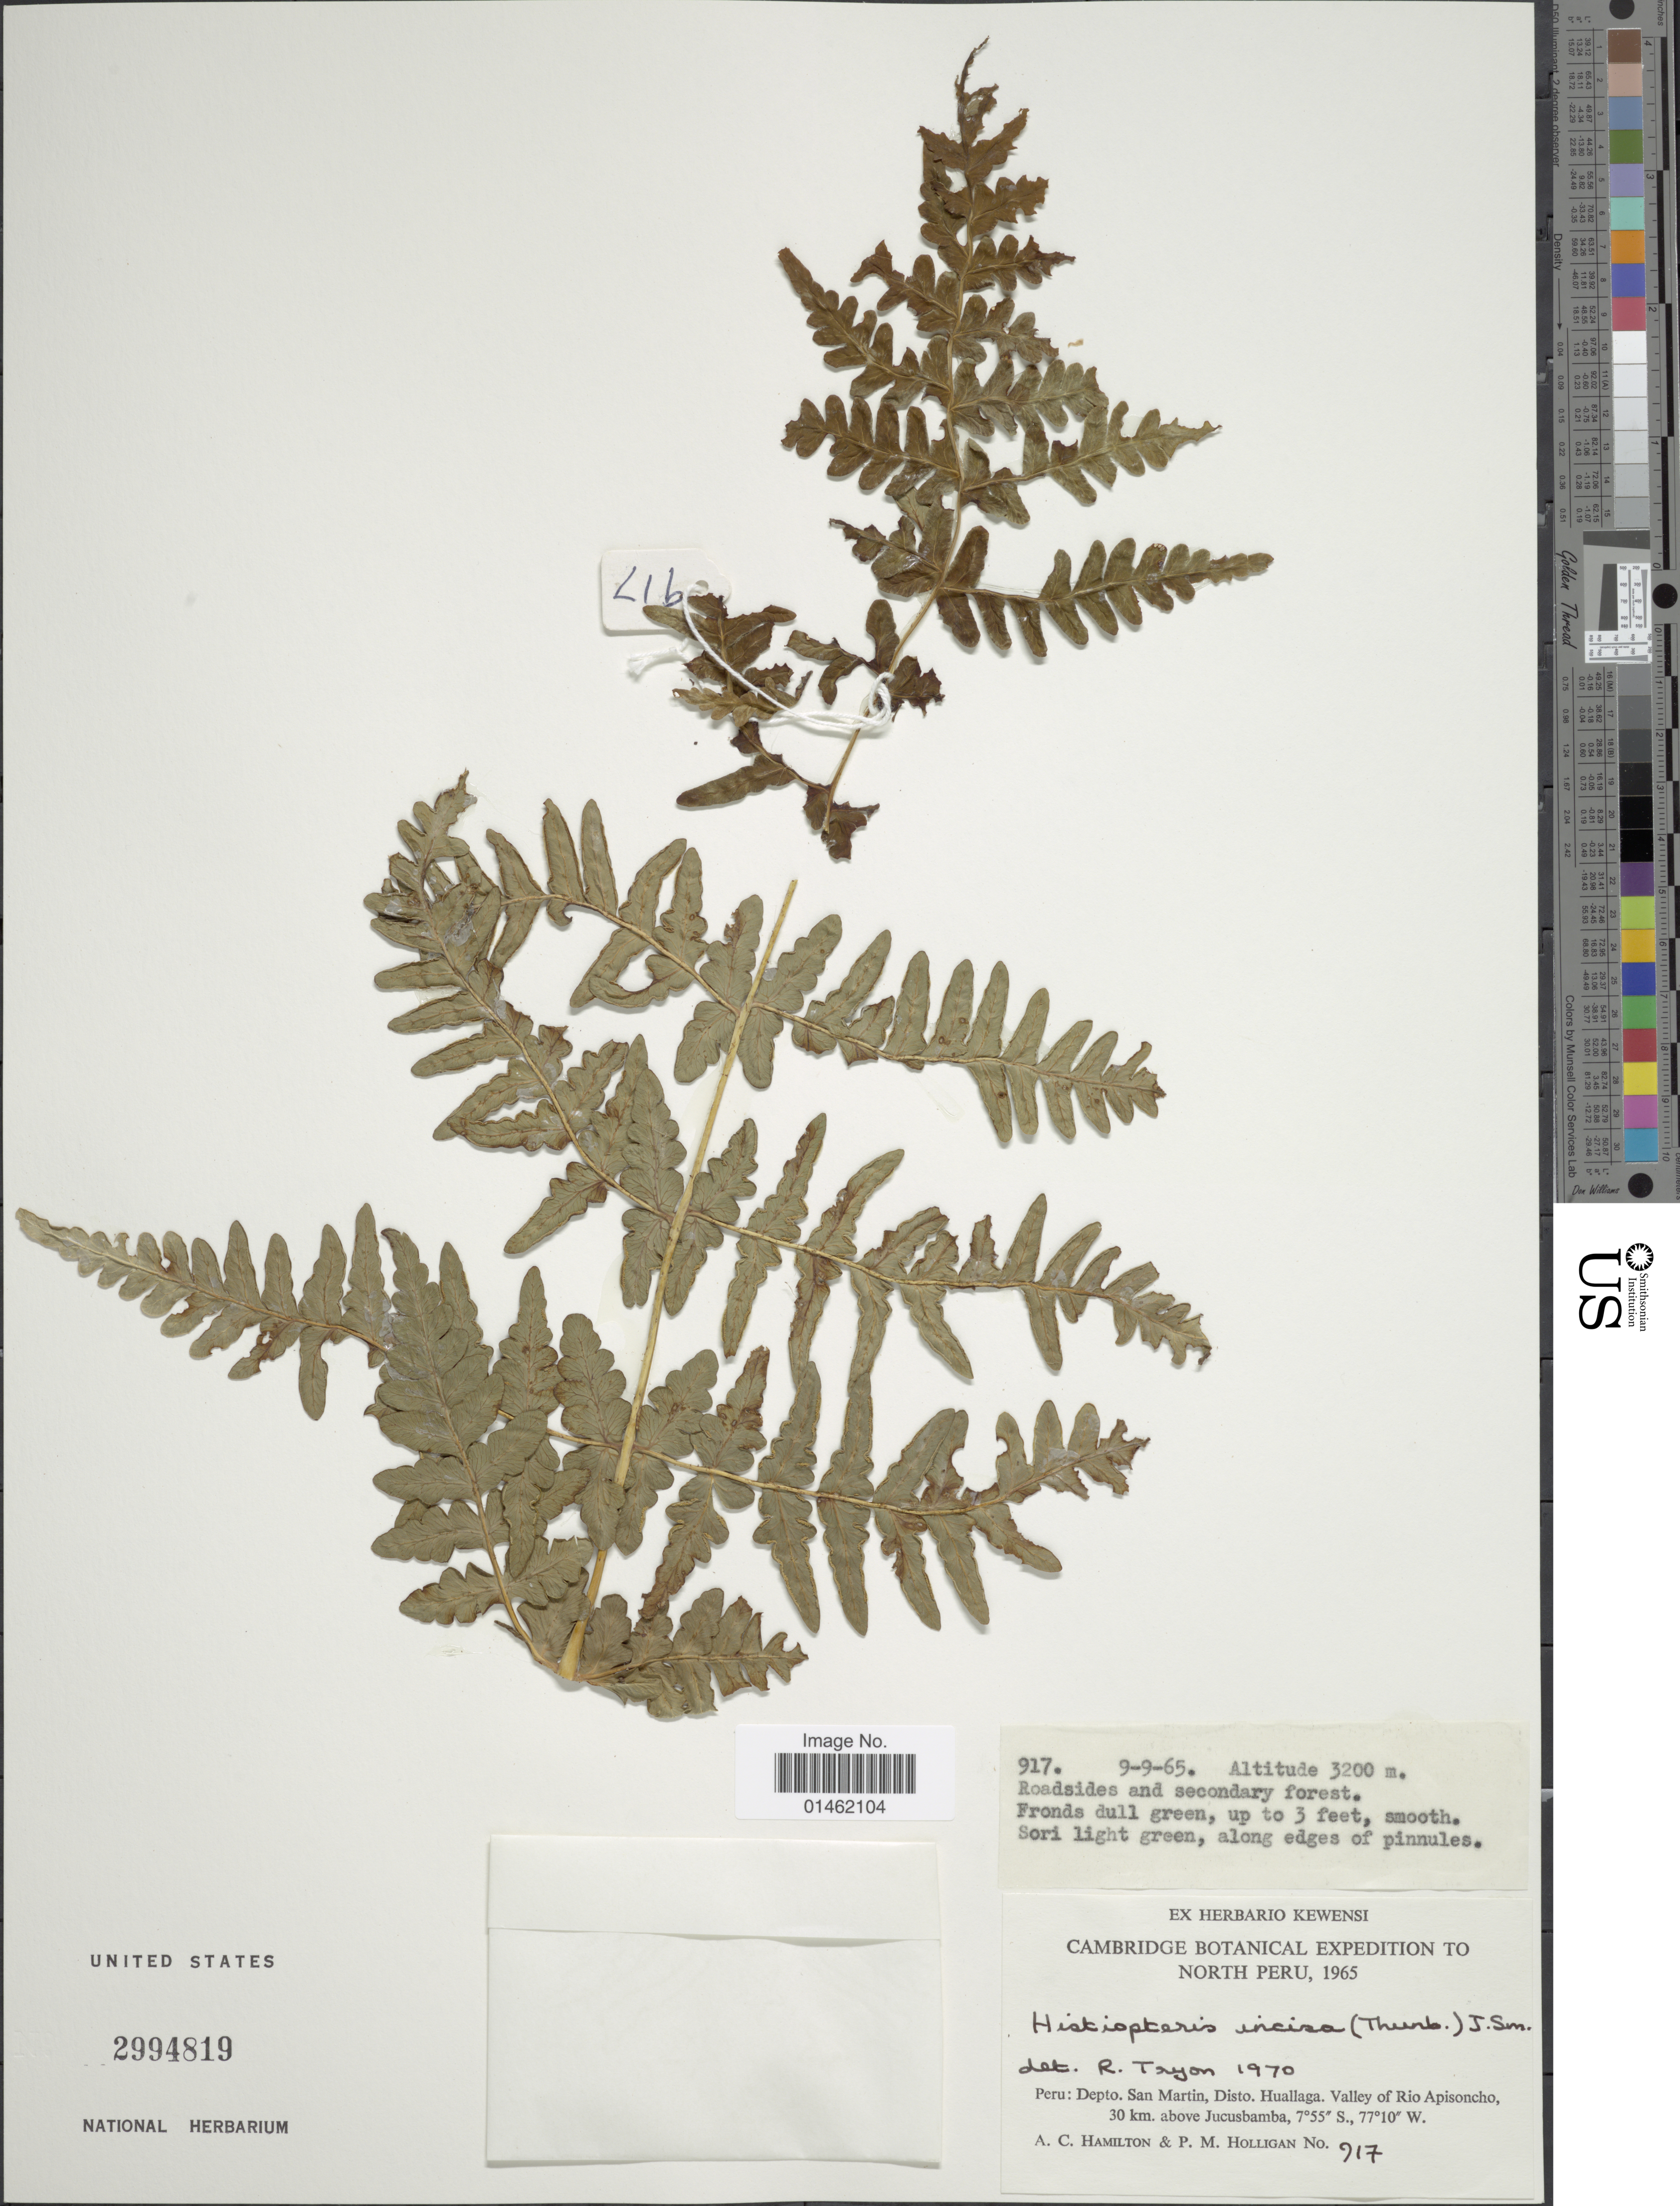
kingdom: Plantae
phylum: Tracheophyta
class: Polypodiopsida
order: Polypodiales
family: Dennstaedtiaceae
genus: Histiopteris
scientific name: Histiopteris incisa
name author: (Thunb.) J. Sm.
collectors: A. Hamilton & P. Holligan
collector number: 917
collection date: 1965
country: Peru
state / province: San Martín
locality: Peru: Depto. San Martin, Disto. Huallaga, valley of Rio Aposoncho, 30km above Jucusbamba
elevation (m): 3200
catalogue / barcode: US 2994819